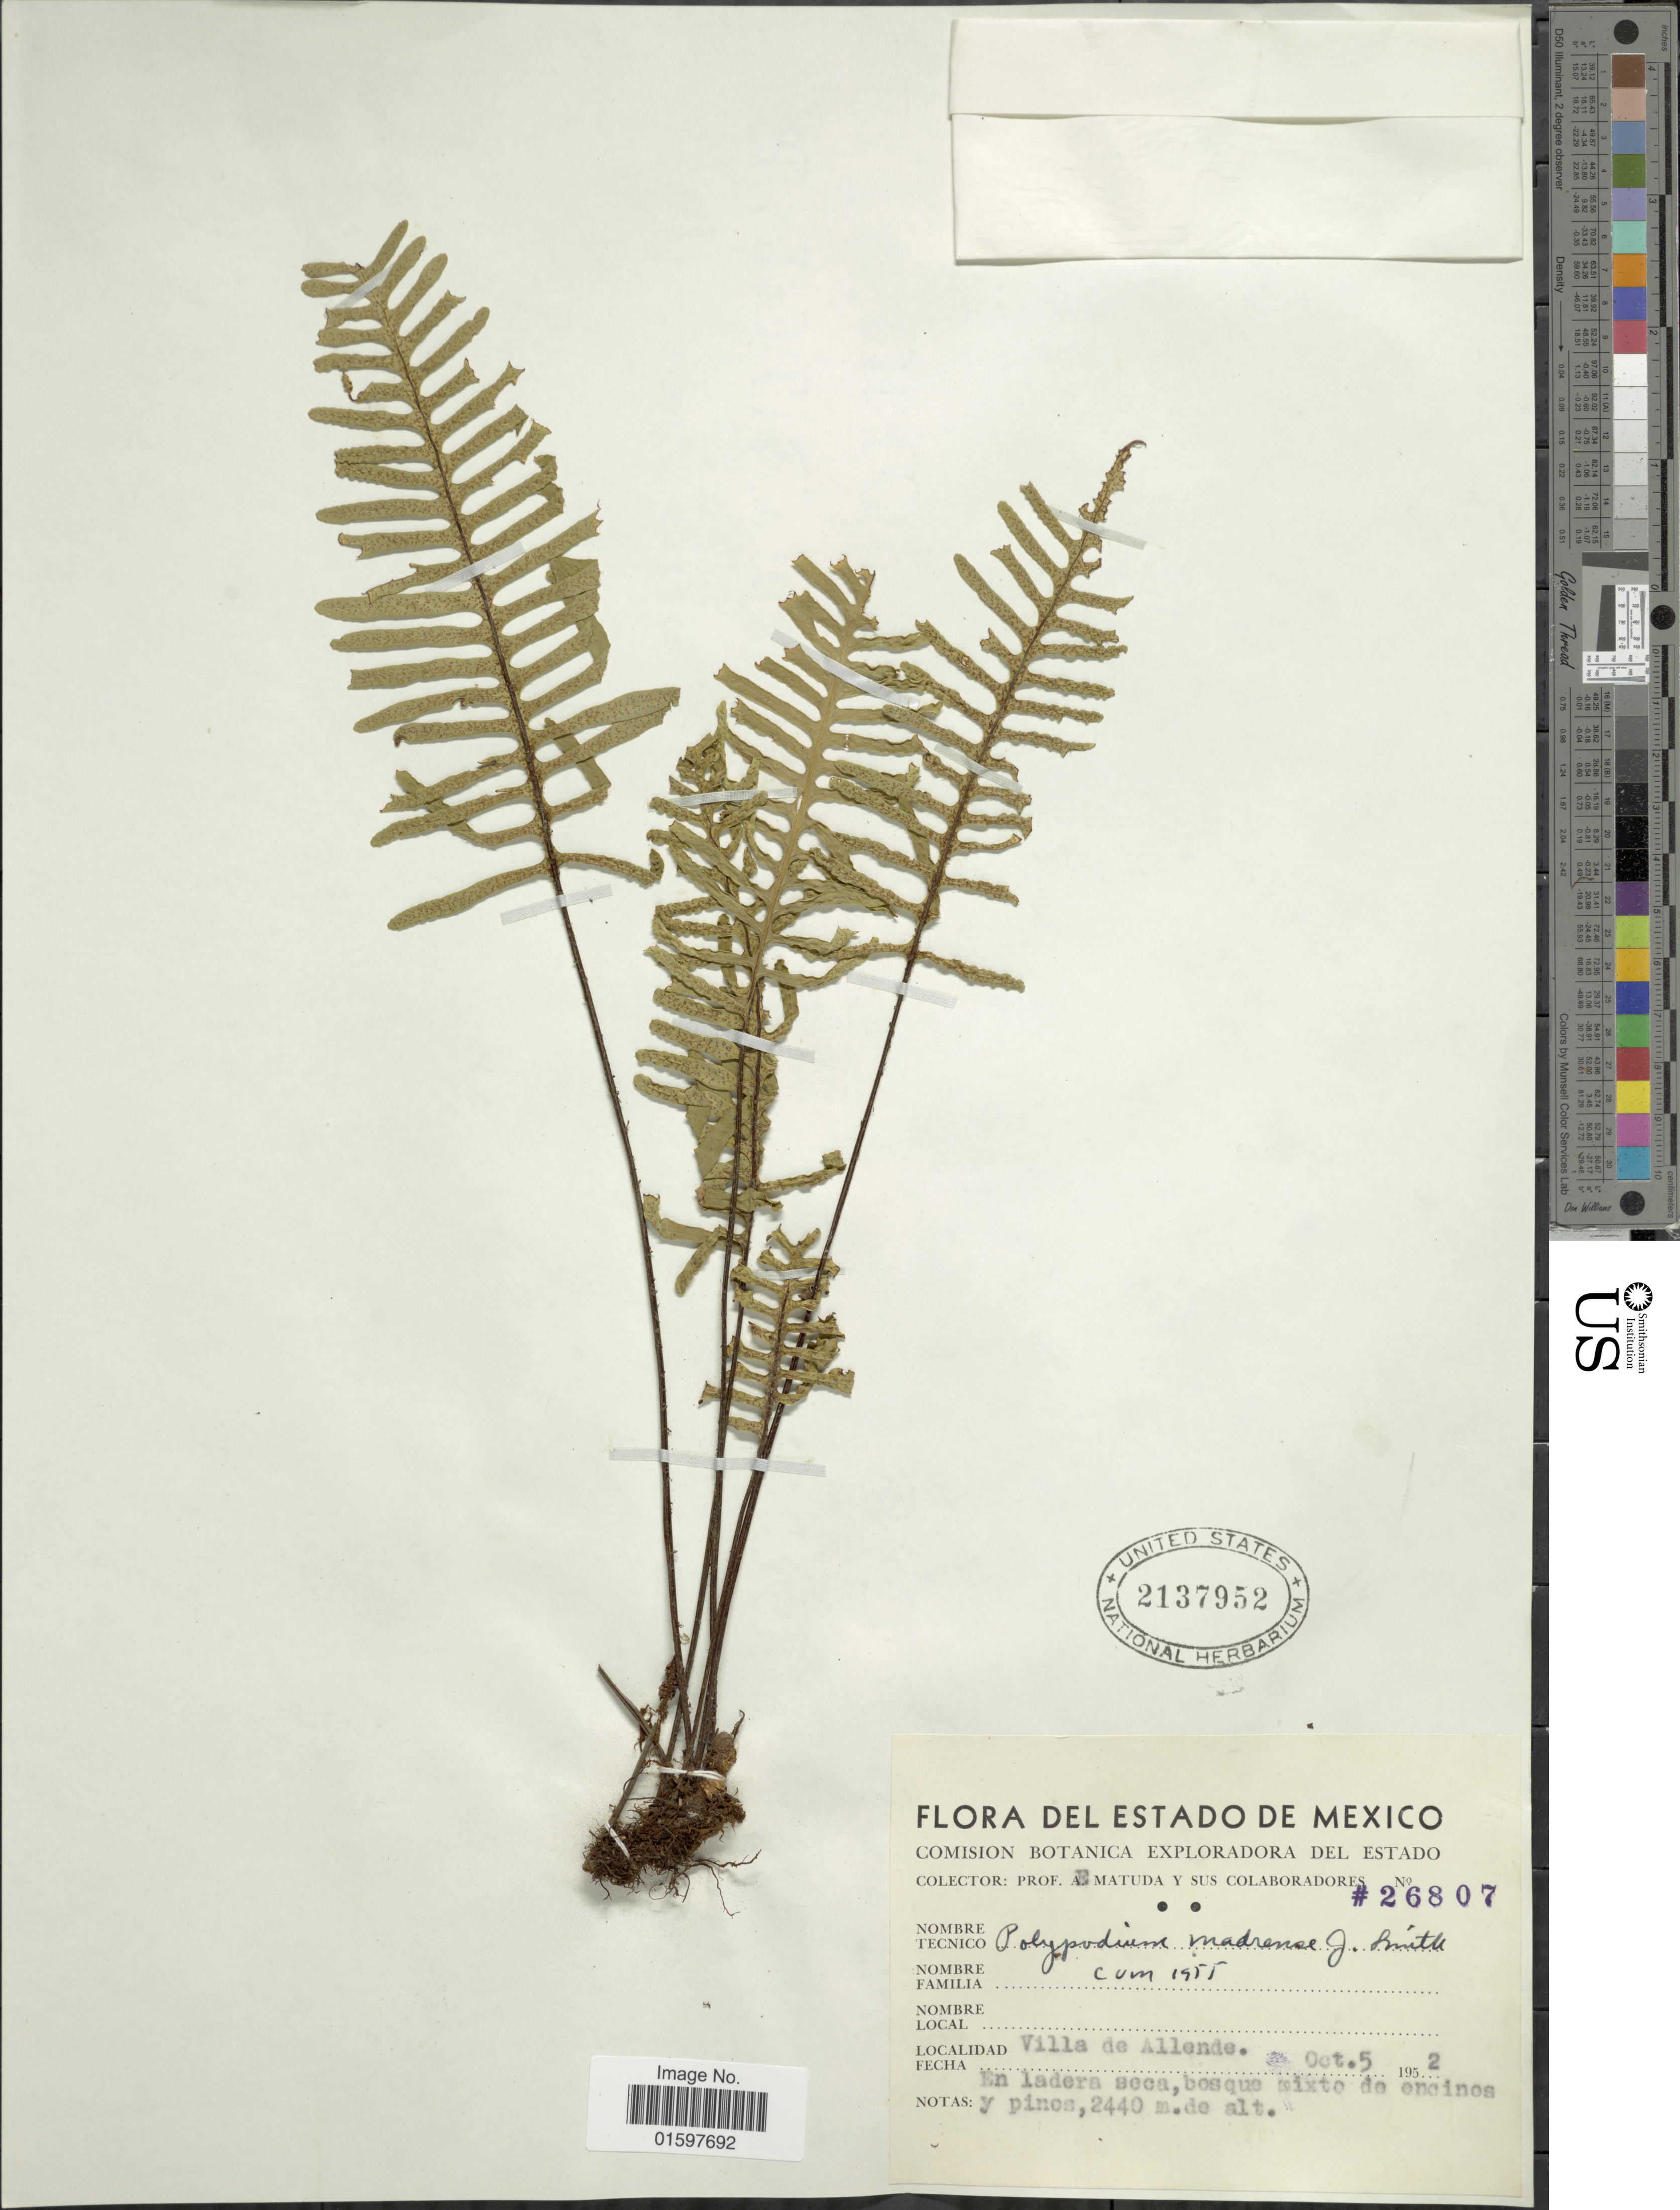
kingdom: Plantae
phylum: Tracheophyta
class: Polypodiopsida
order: Polypodiales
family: Polypodiaceae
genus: Pleopeltis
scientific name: Pleopeltis madrense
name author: (J. Sm.) A.R. Sm. & Tejero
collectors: A. Matuda & et al.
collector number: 26807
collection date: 1952-10-05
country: Mexico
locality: Estado de Mexico, villa de Allende.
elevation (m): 2440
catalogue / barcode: US 2137952